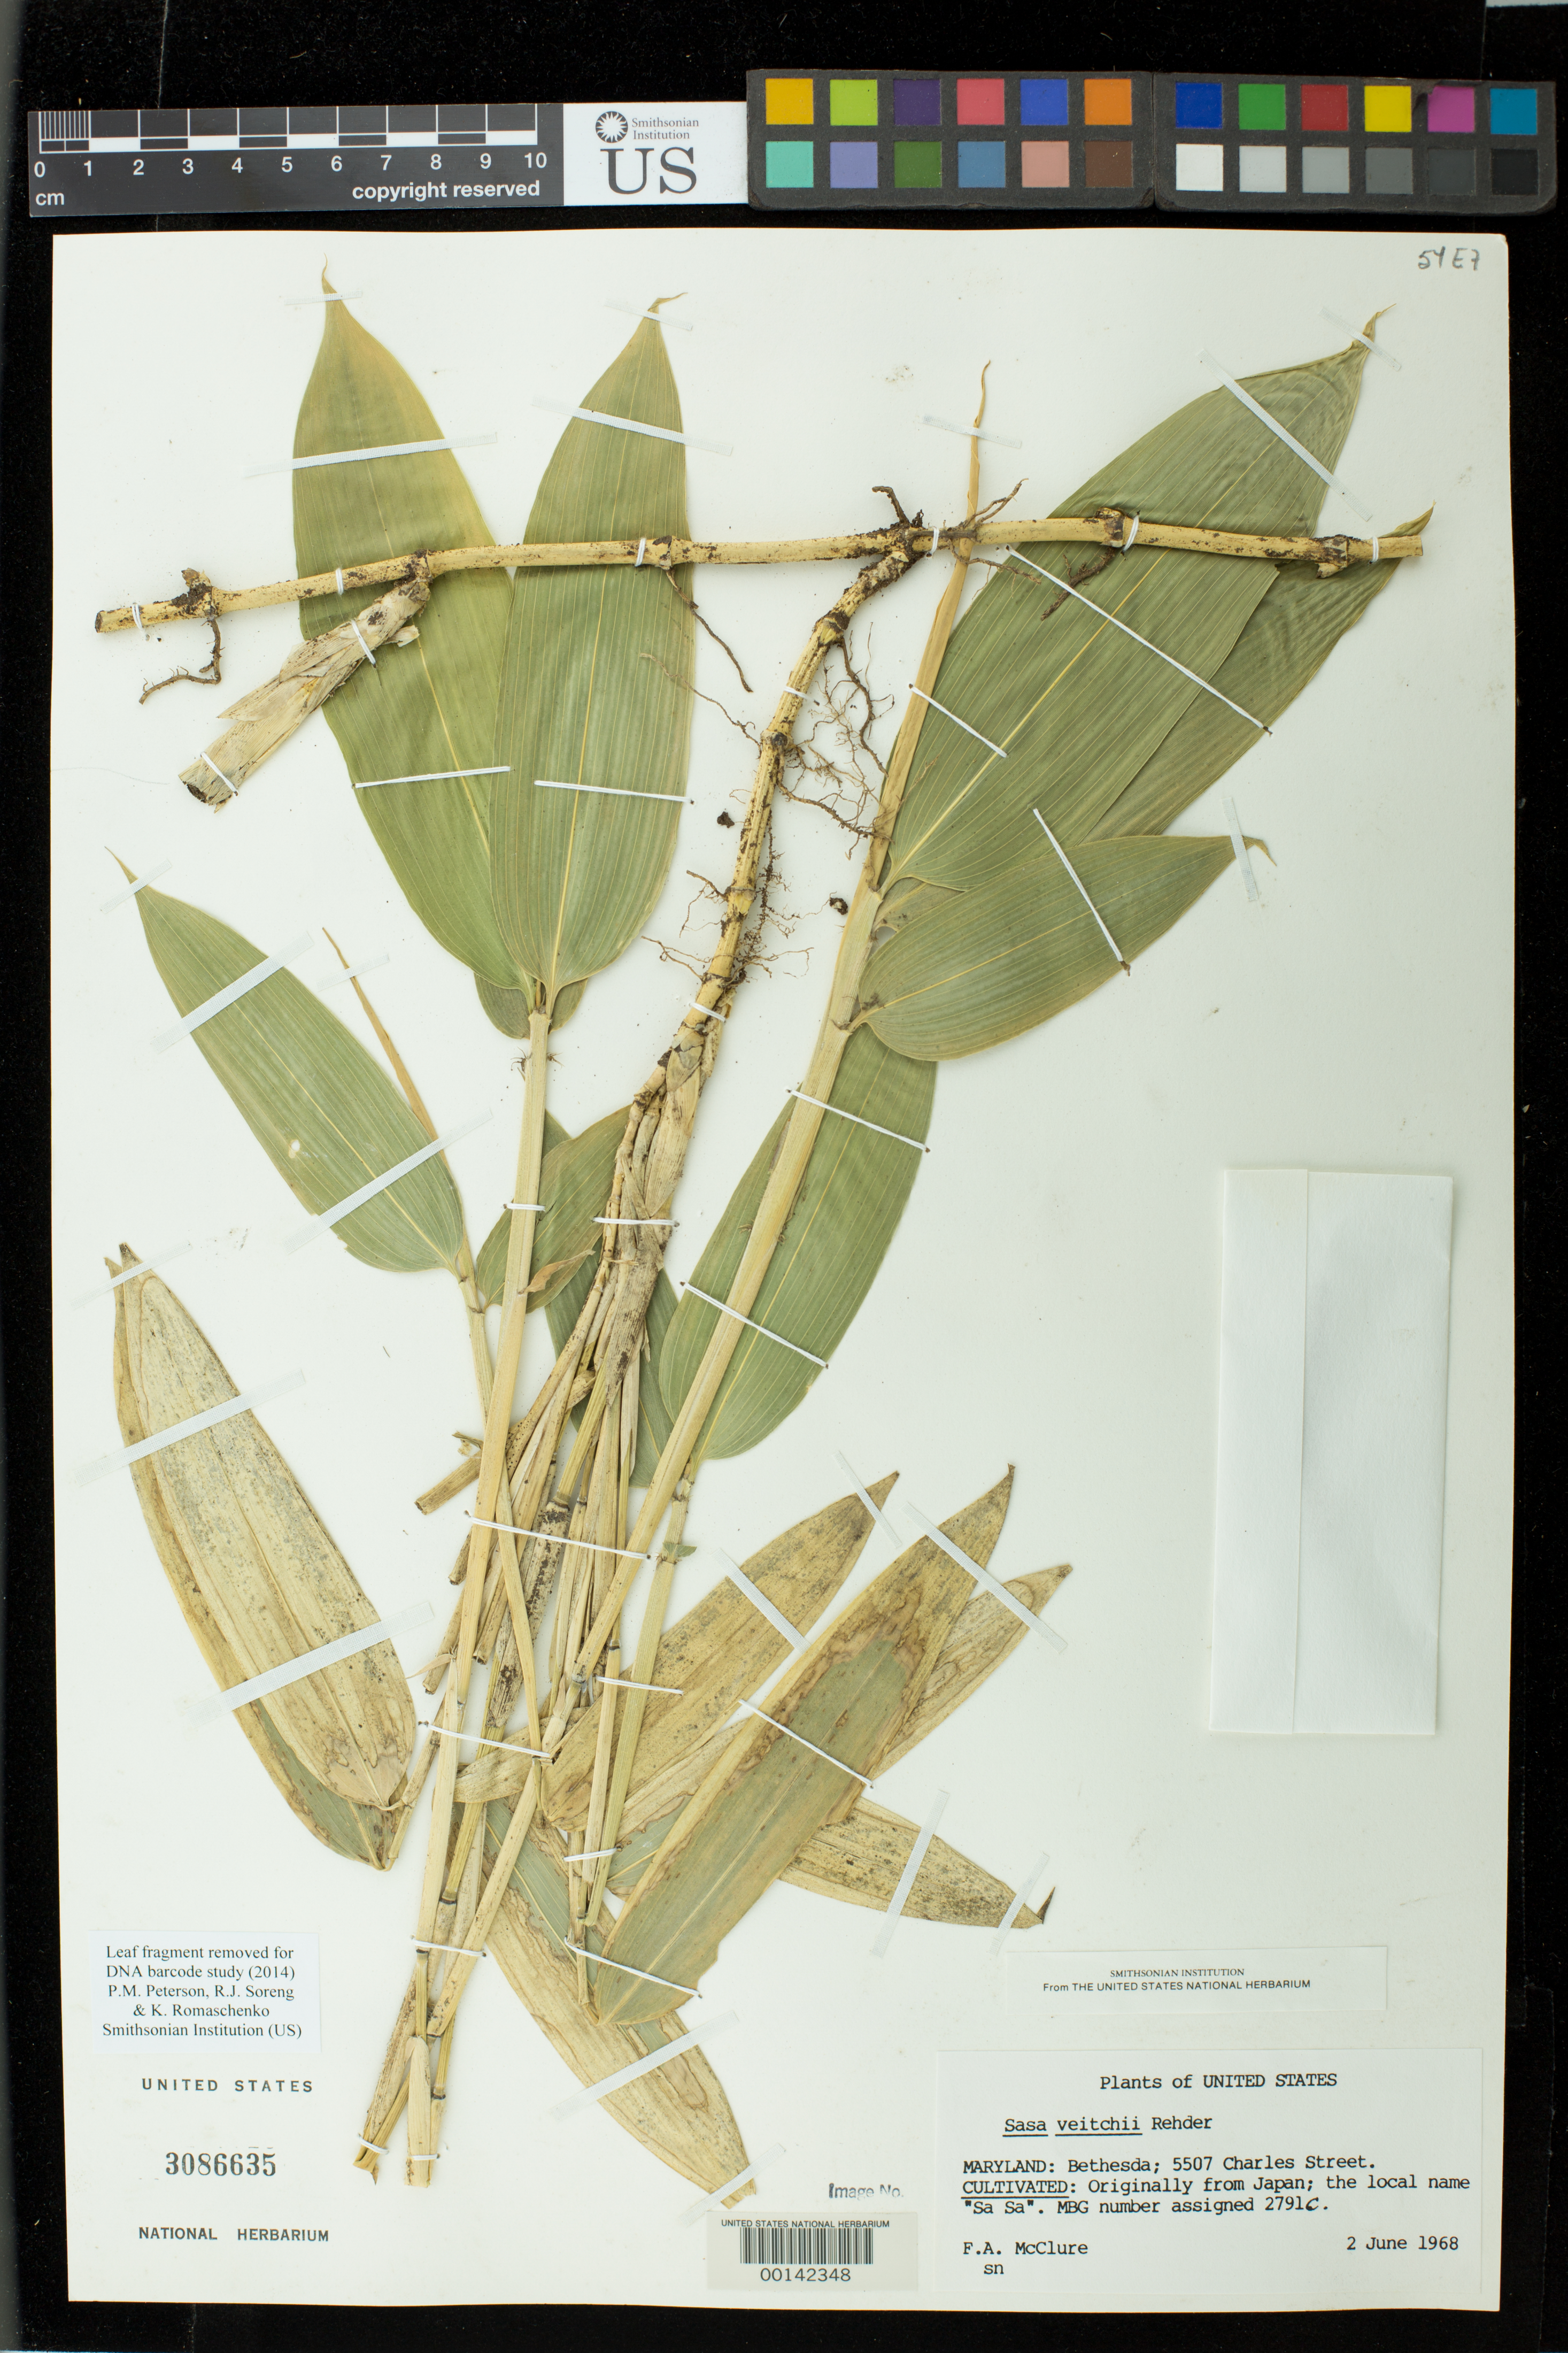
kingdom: Plantae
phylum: Tracheophyta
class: Liliopsida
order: Poales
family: Poaceae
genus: Sasa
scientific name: Sasa veitchii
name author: (Carrière) Rehder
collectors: F. A. McClure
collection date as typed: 02 Jun 1968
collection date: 1968-06-02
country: United States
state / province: Maryland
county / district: Montgomery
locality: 5507 Charles Street, Bethesda (McClure's garden)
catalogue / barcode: US 3086635